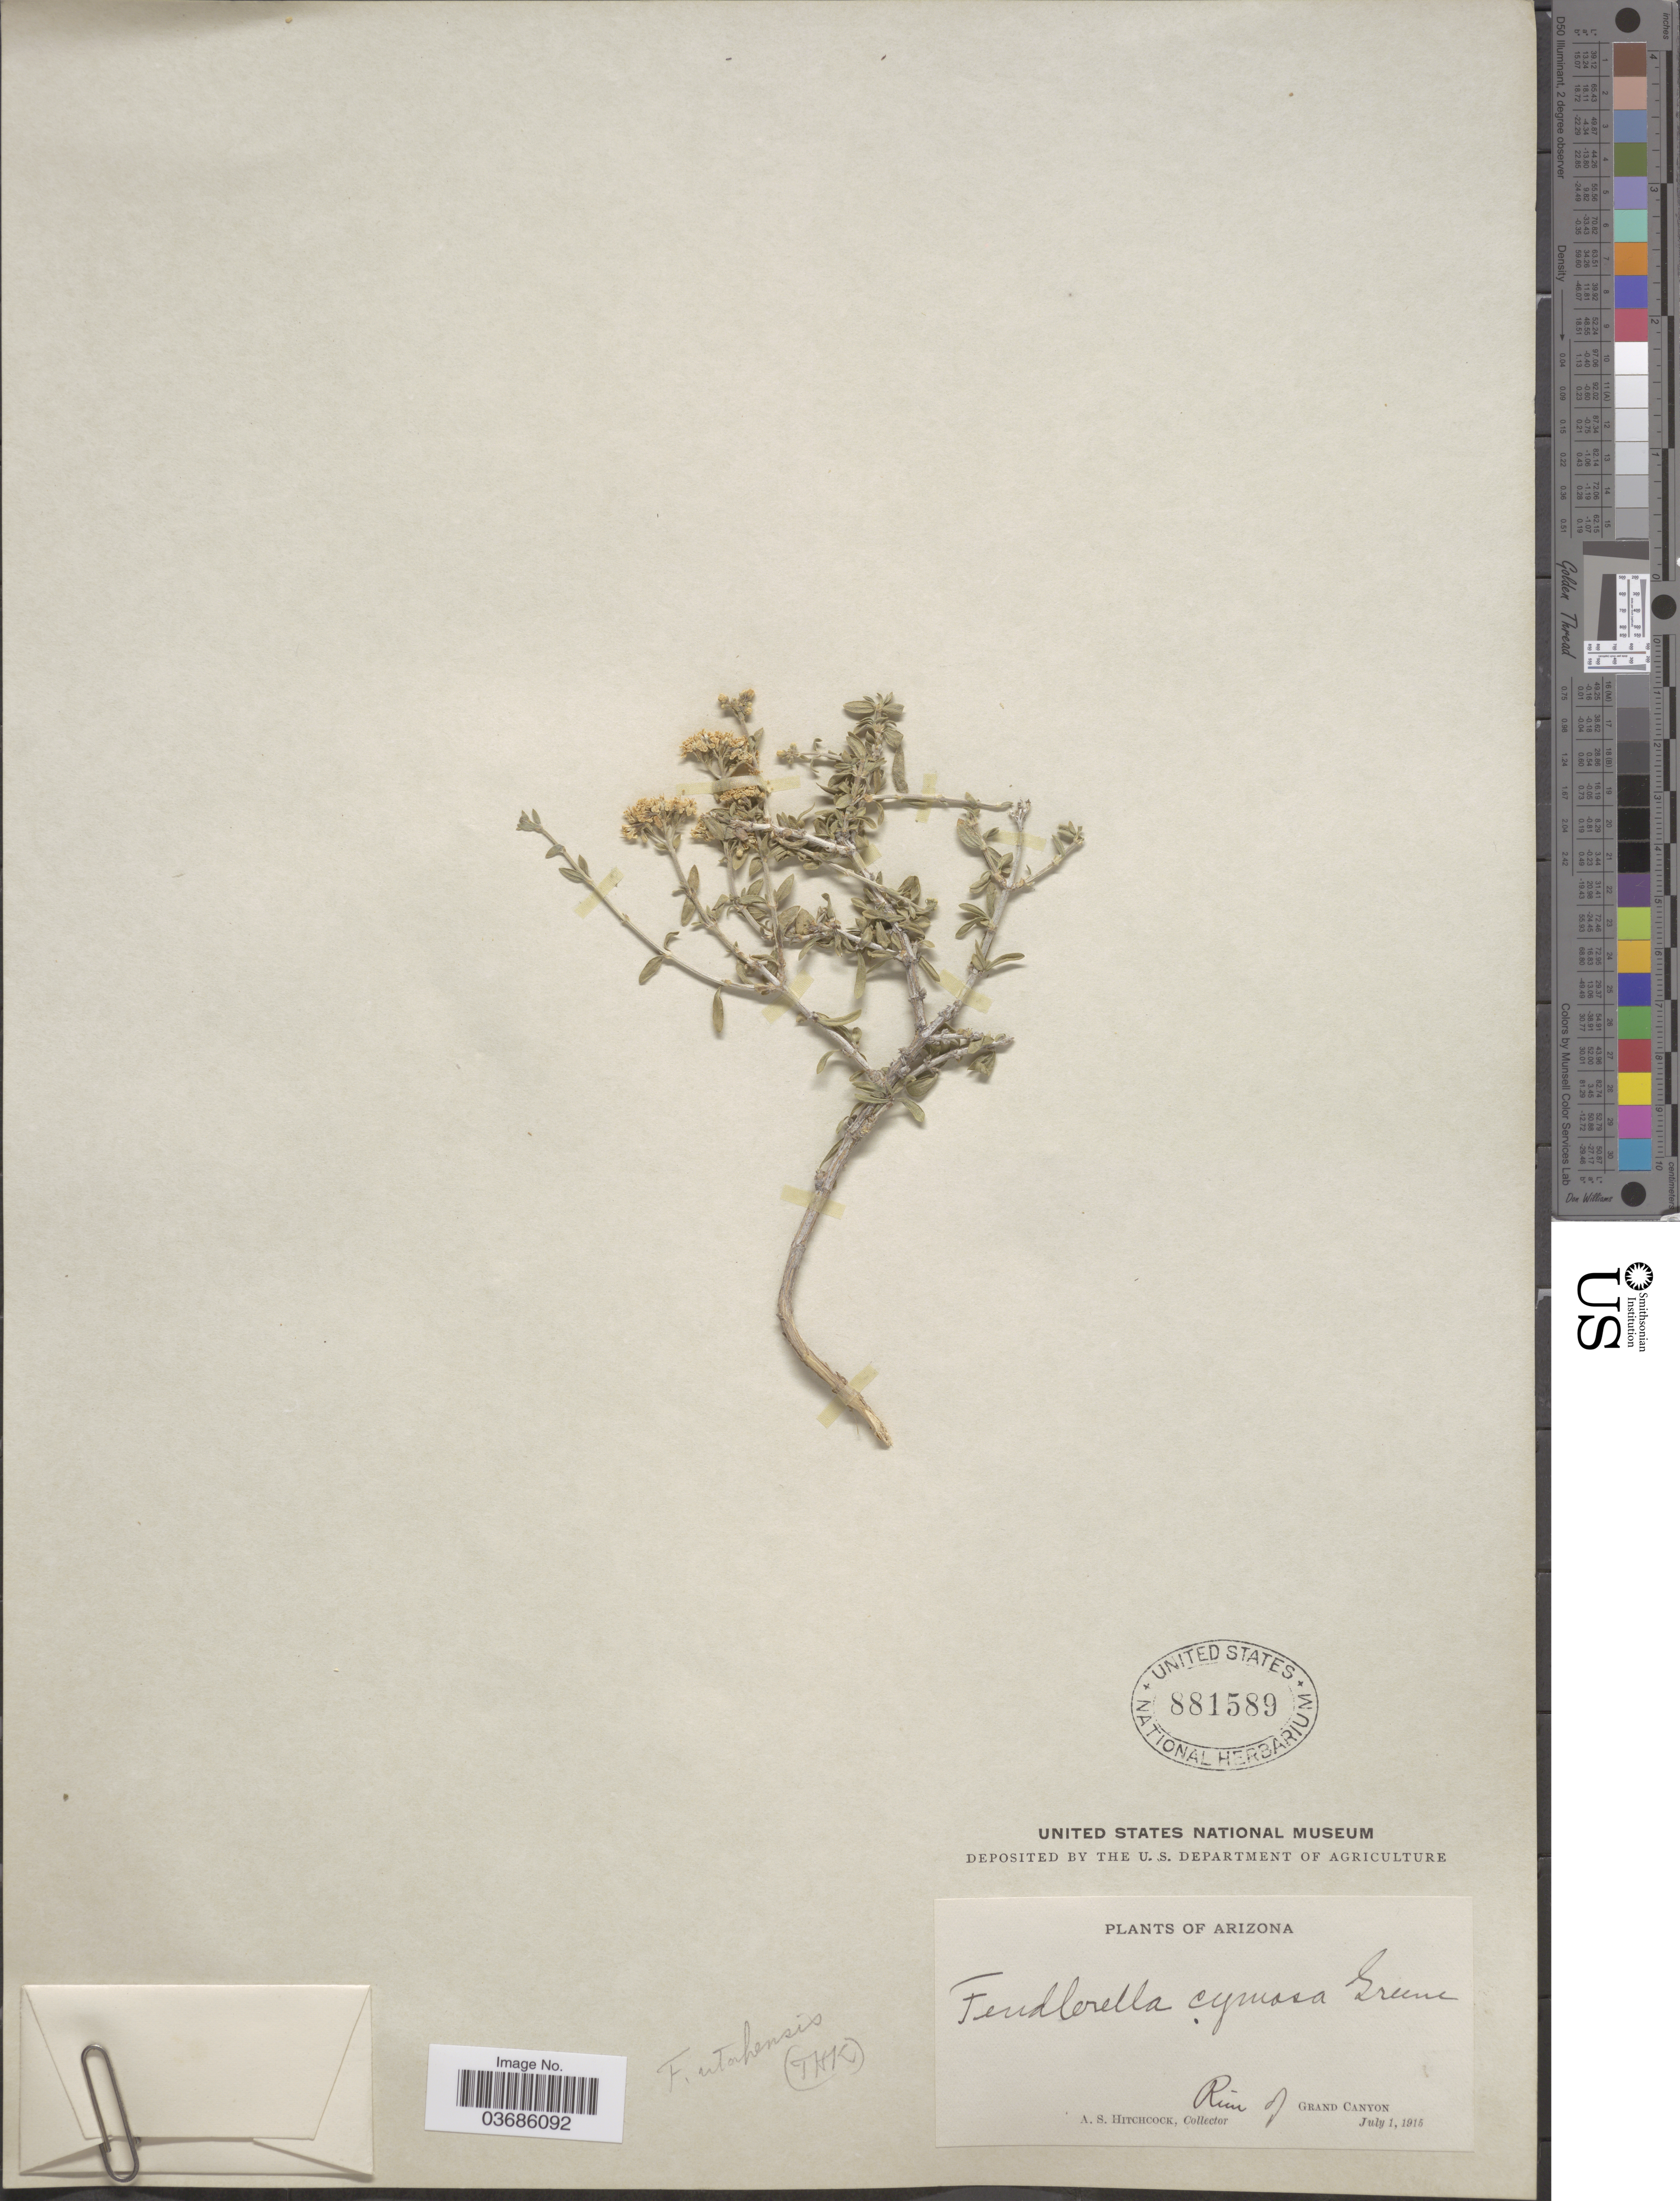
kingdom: Plantae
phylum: Tracheophyta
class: Magnoliopsida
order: Cornales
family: Hydrangeaceae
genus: Fendlerella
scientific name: Fendlerella utahensis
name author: (S. Watson) A. Heller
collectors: A. S. Hitchcock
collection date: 1915-07-01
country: United States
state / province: Arizona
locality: Rim of Grand Canyon.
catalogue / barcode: US 881589